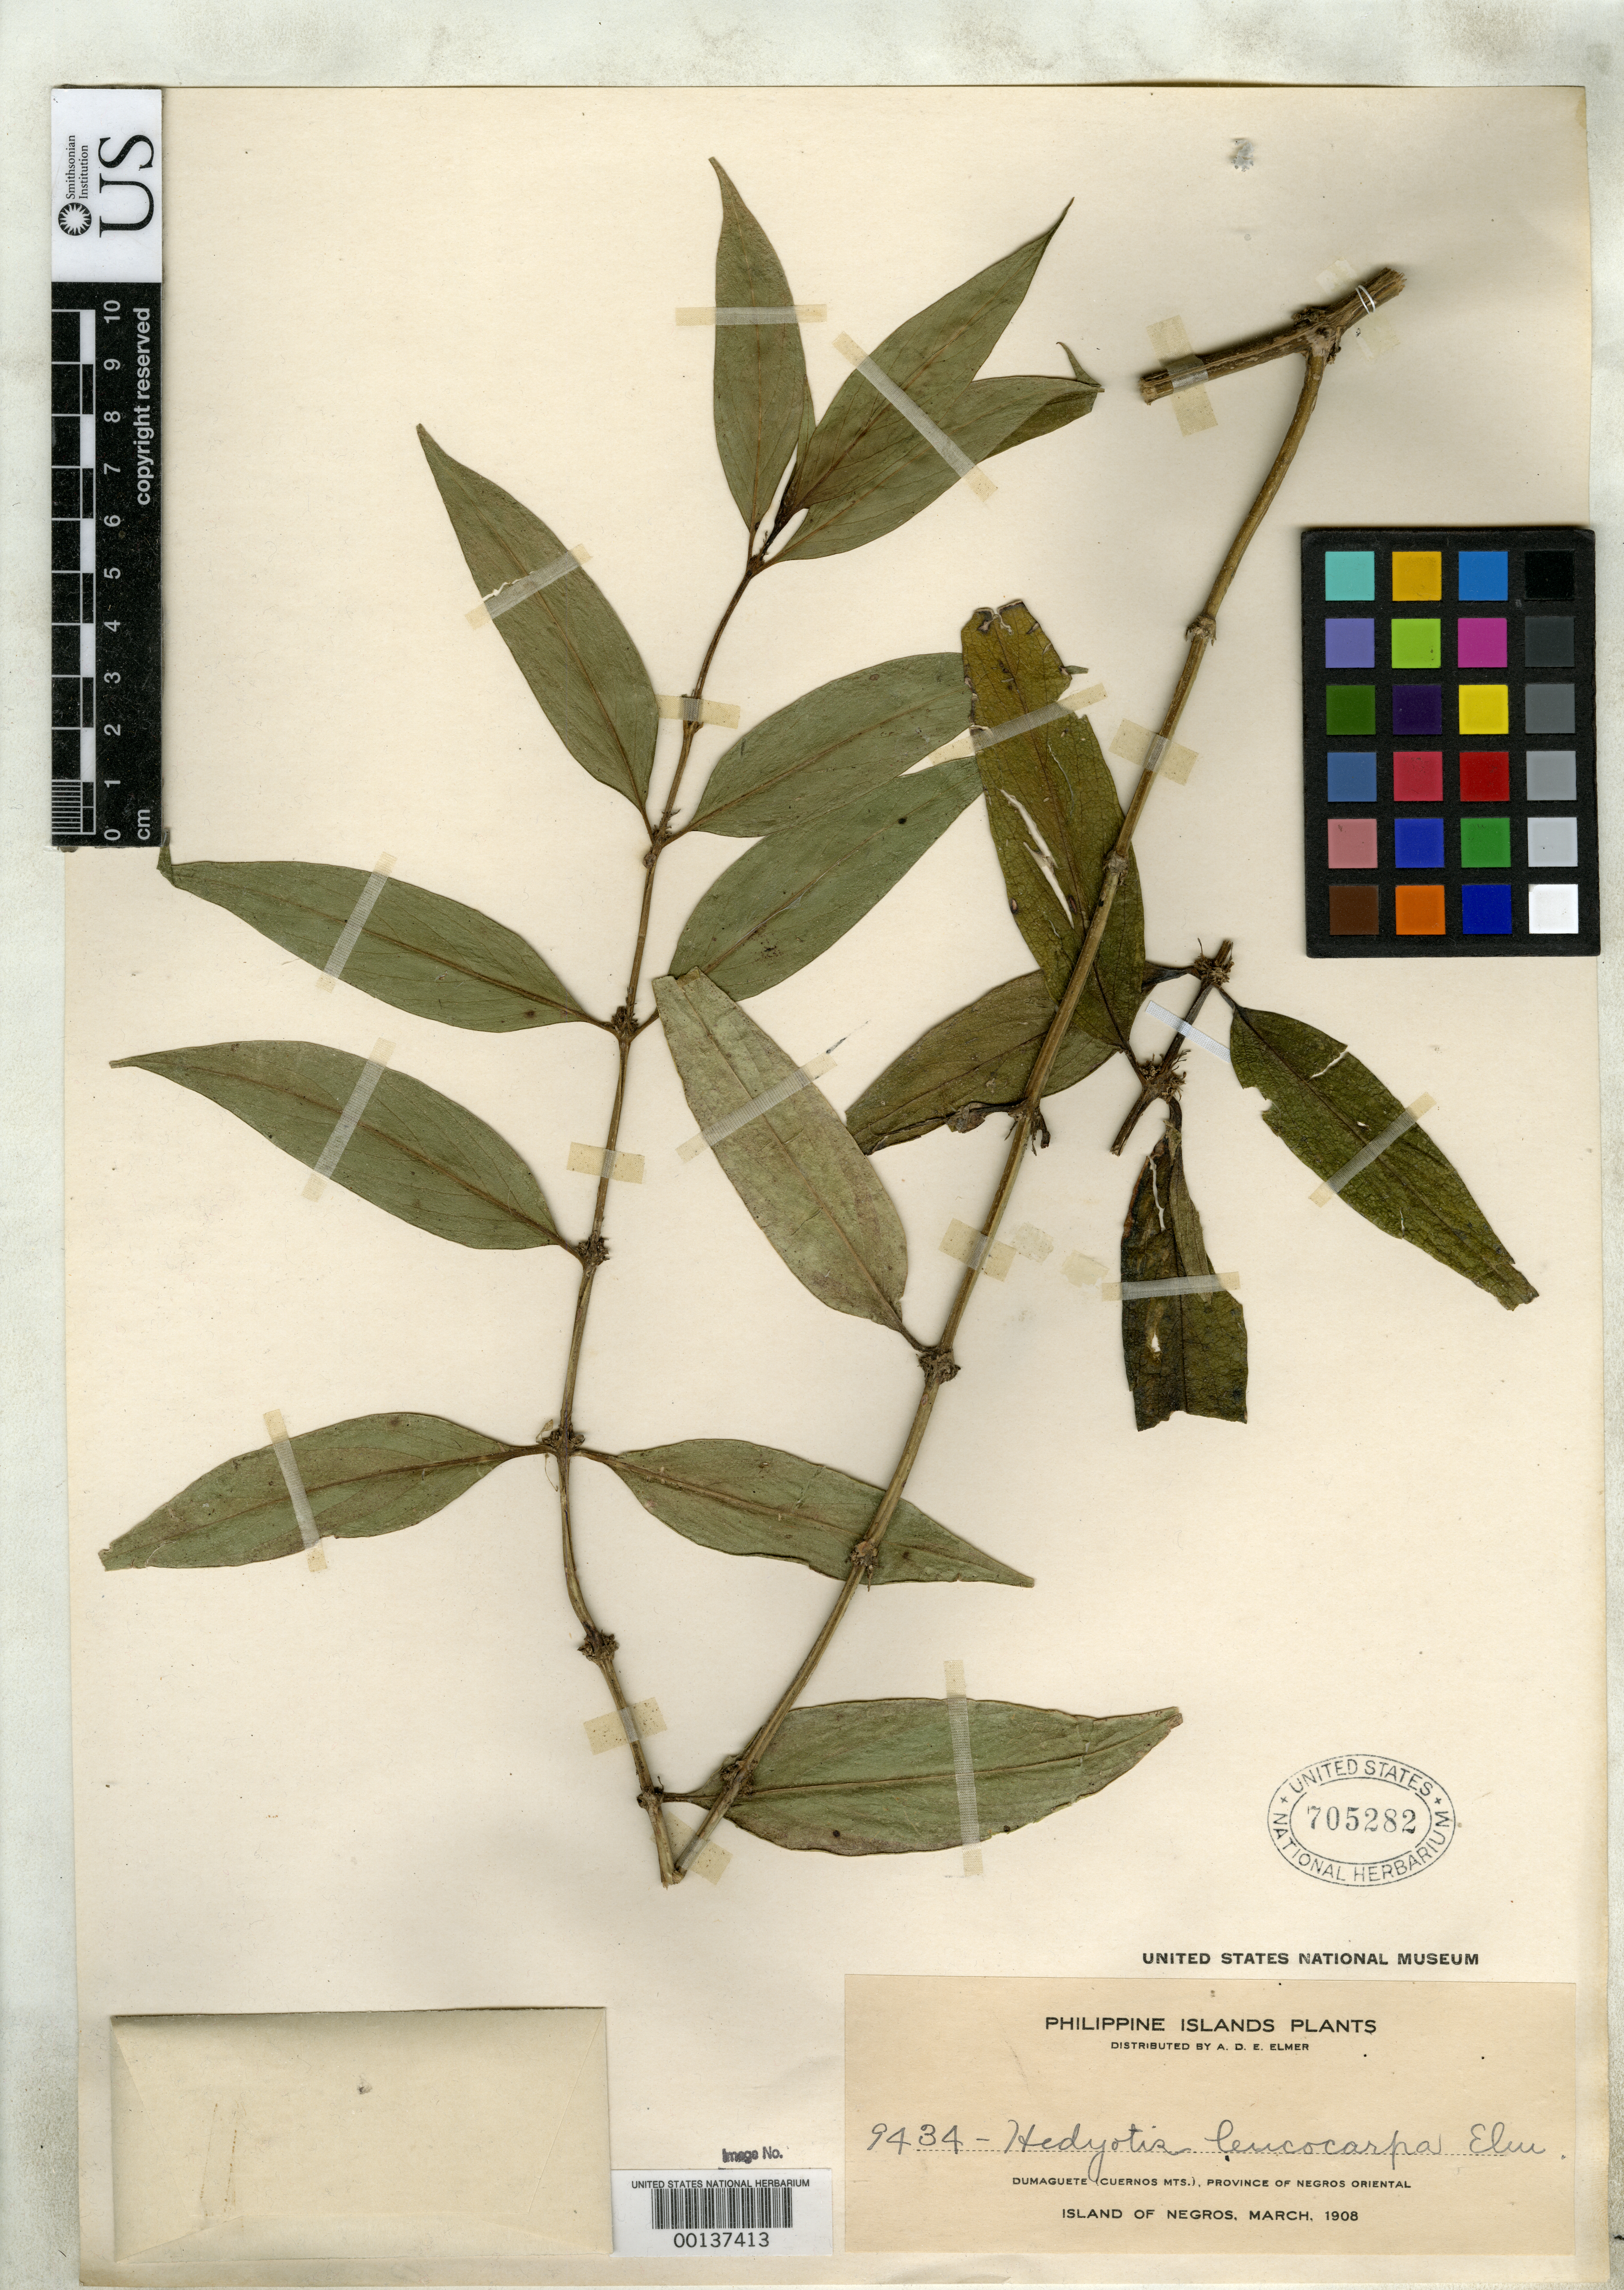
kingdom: Plantae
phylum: Tracheophyta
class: Magnoliopsida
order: Gentianales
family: Rubiaceae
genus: Hedyotis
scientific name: Hedyotis leucocarpa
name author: Elmer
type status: Isotype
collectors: A. D. E. Elmer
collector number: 9434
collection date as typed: Mar 1908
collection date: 1908-03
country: Philippines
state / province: Central Visayas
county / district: Negros Oriental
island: Negros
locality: Dumaguete, Cuernos Mts.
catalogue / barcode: US 705282